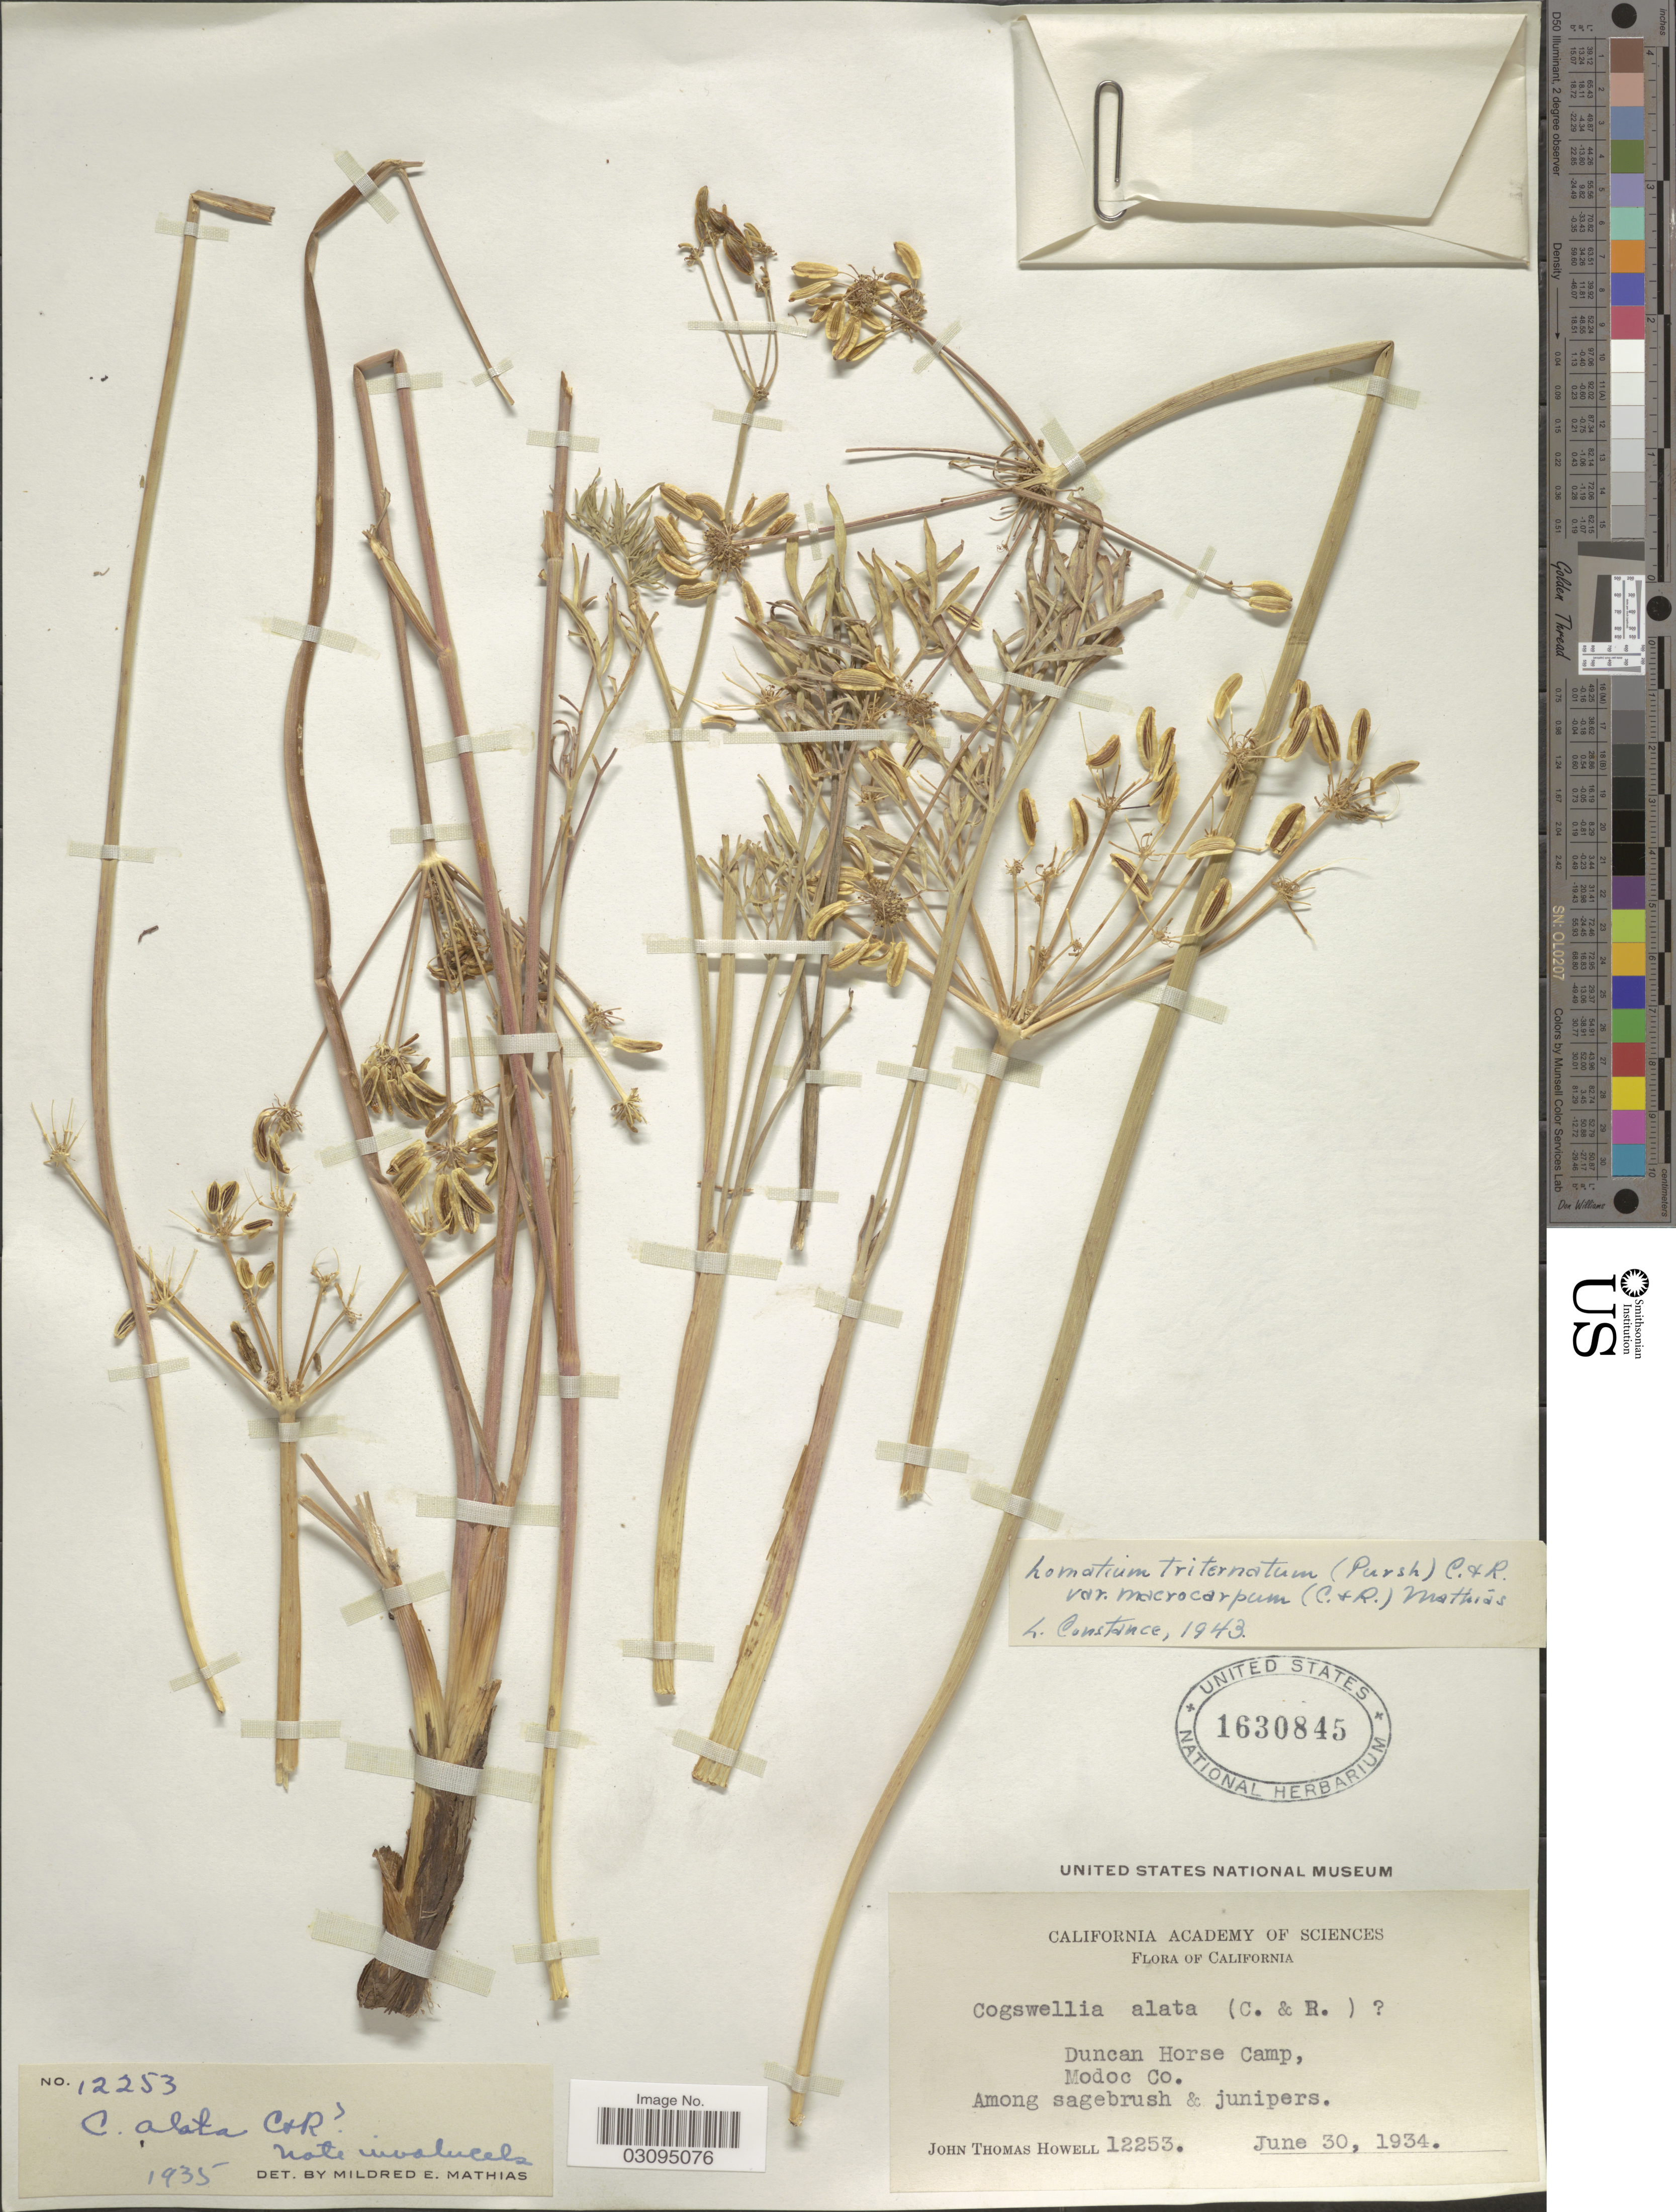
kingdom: Plantae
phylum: Tracheophyta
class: Magnoliopsida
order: Apiales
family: Apiaceae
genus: Lomatium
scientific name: Lomatium triternatum var. macrocarpum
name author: (J.M. Coult. & Rose) Mathias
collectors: J. T. Howell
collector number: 12253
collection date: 1934-06-30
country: United States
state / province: California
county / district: Modoc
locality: Duncan Horse Camp, Modoc Co.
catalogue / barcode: US 1630845